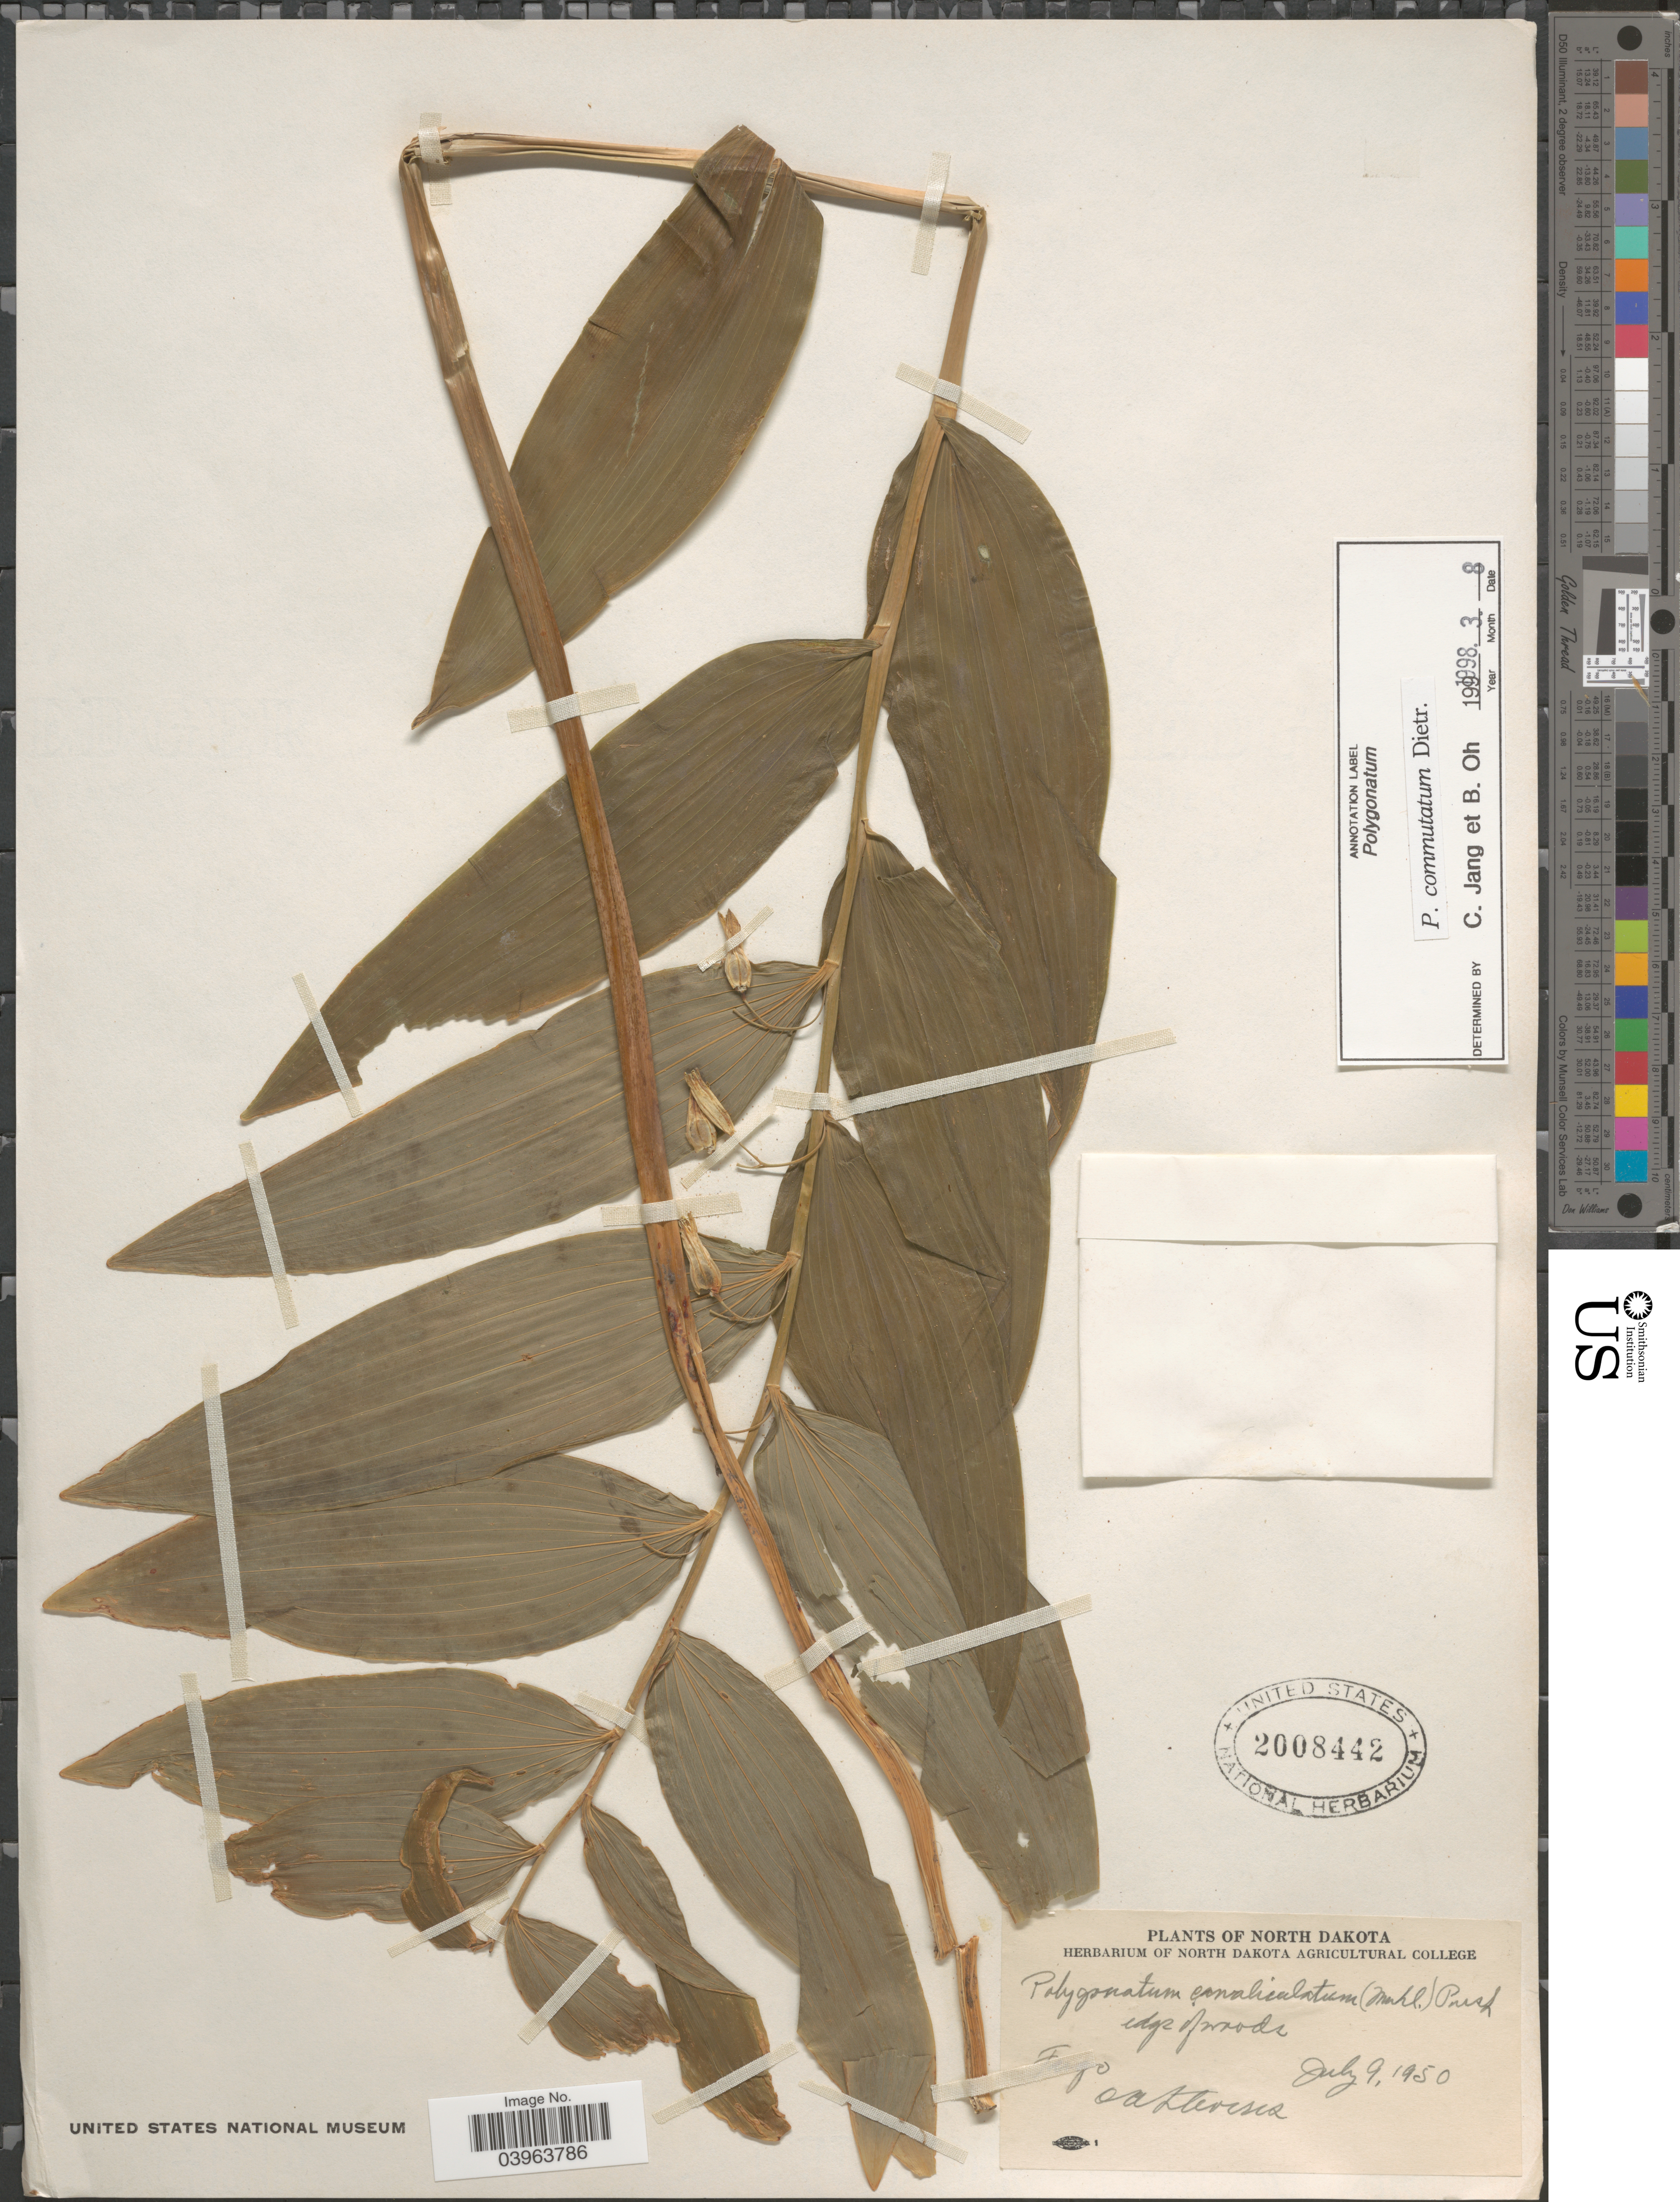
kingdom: Plantae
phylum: Tracheophyta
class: Liliopsida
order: Asparagales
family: Asparagaceae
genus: Polygonatum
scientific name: Polygonatum commutatum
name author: (Schult. f.) A. Dietr.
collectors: O. A. Stevens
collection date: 1950-07-09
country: United States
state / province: North Dakota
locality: Edge of woods. Fargo.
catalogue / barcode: US 2008442